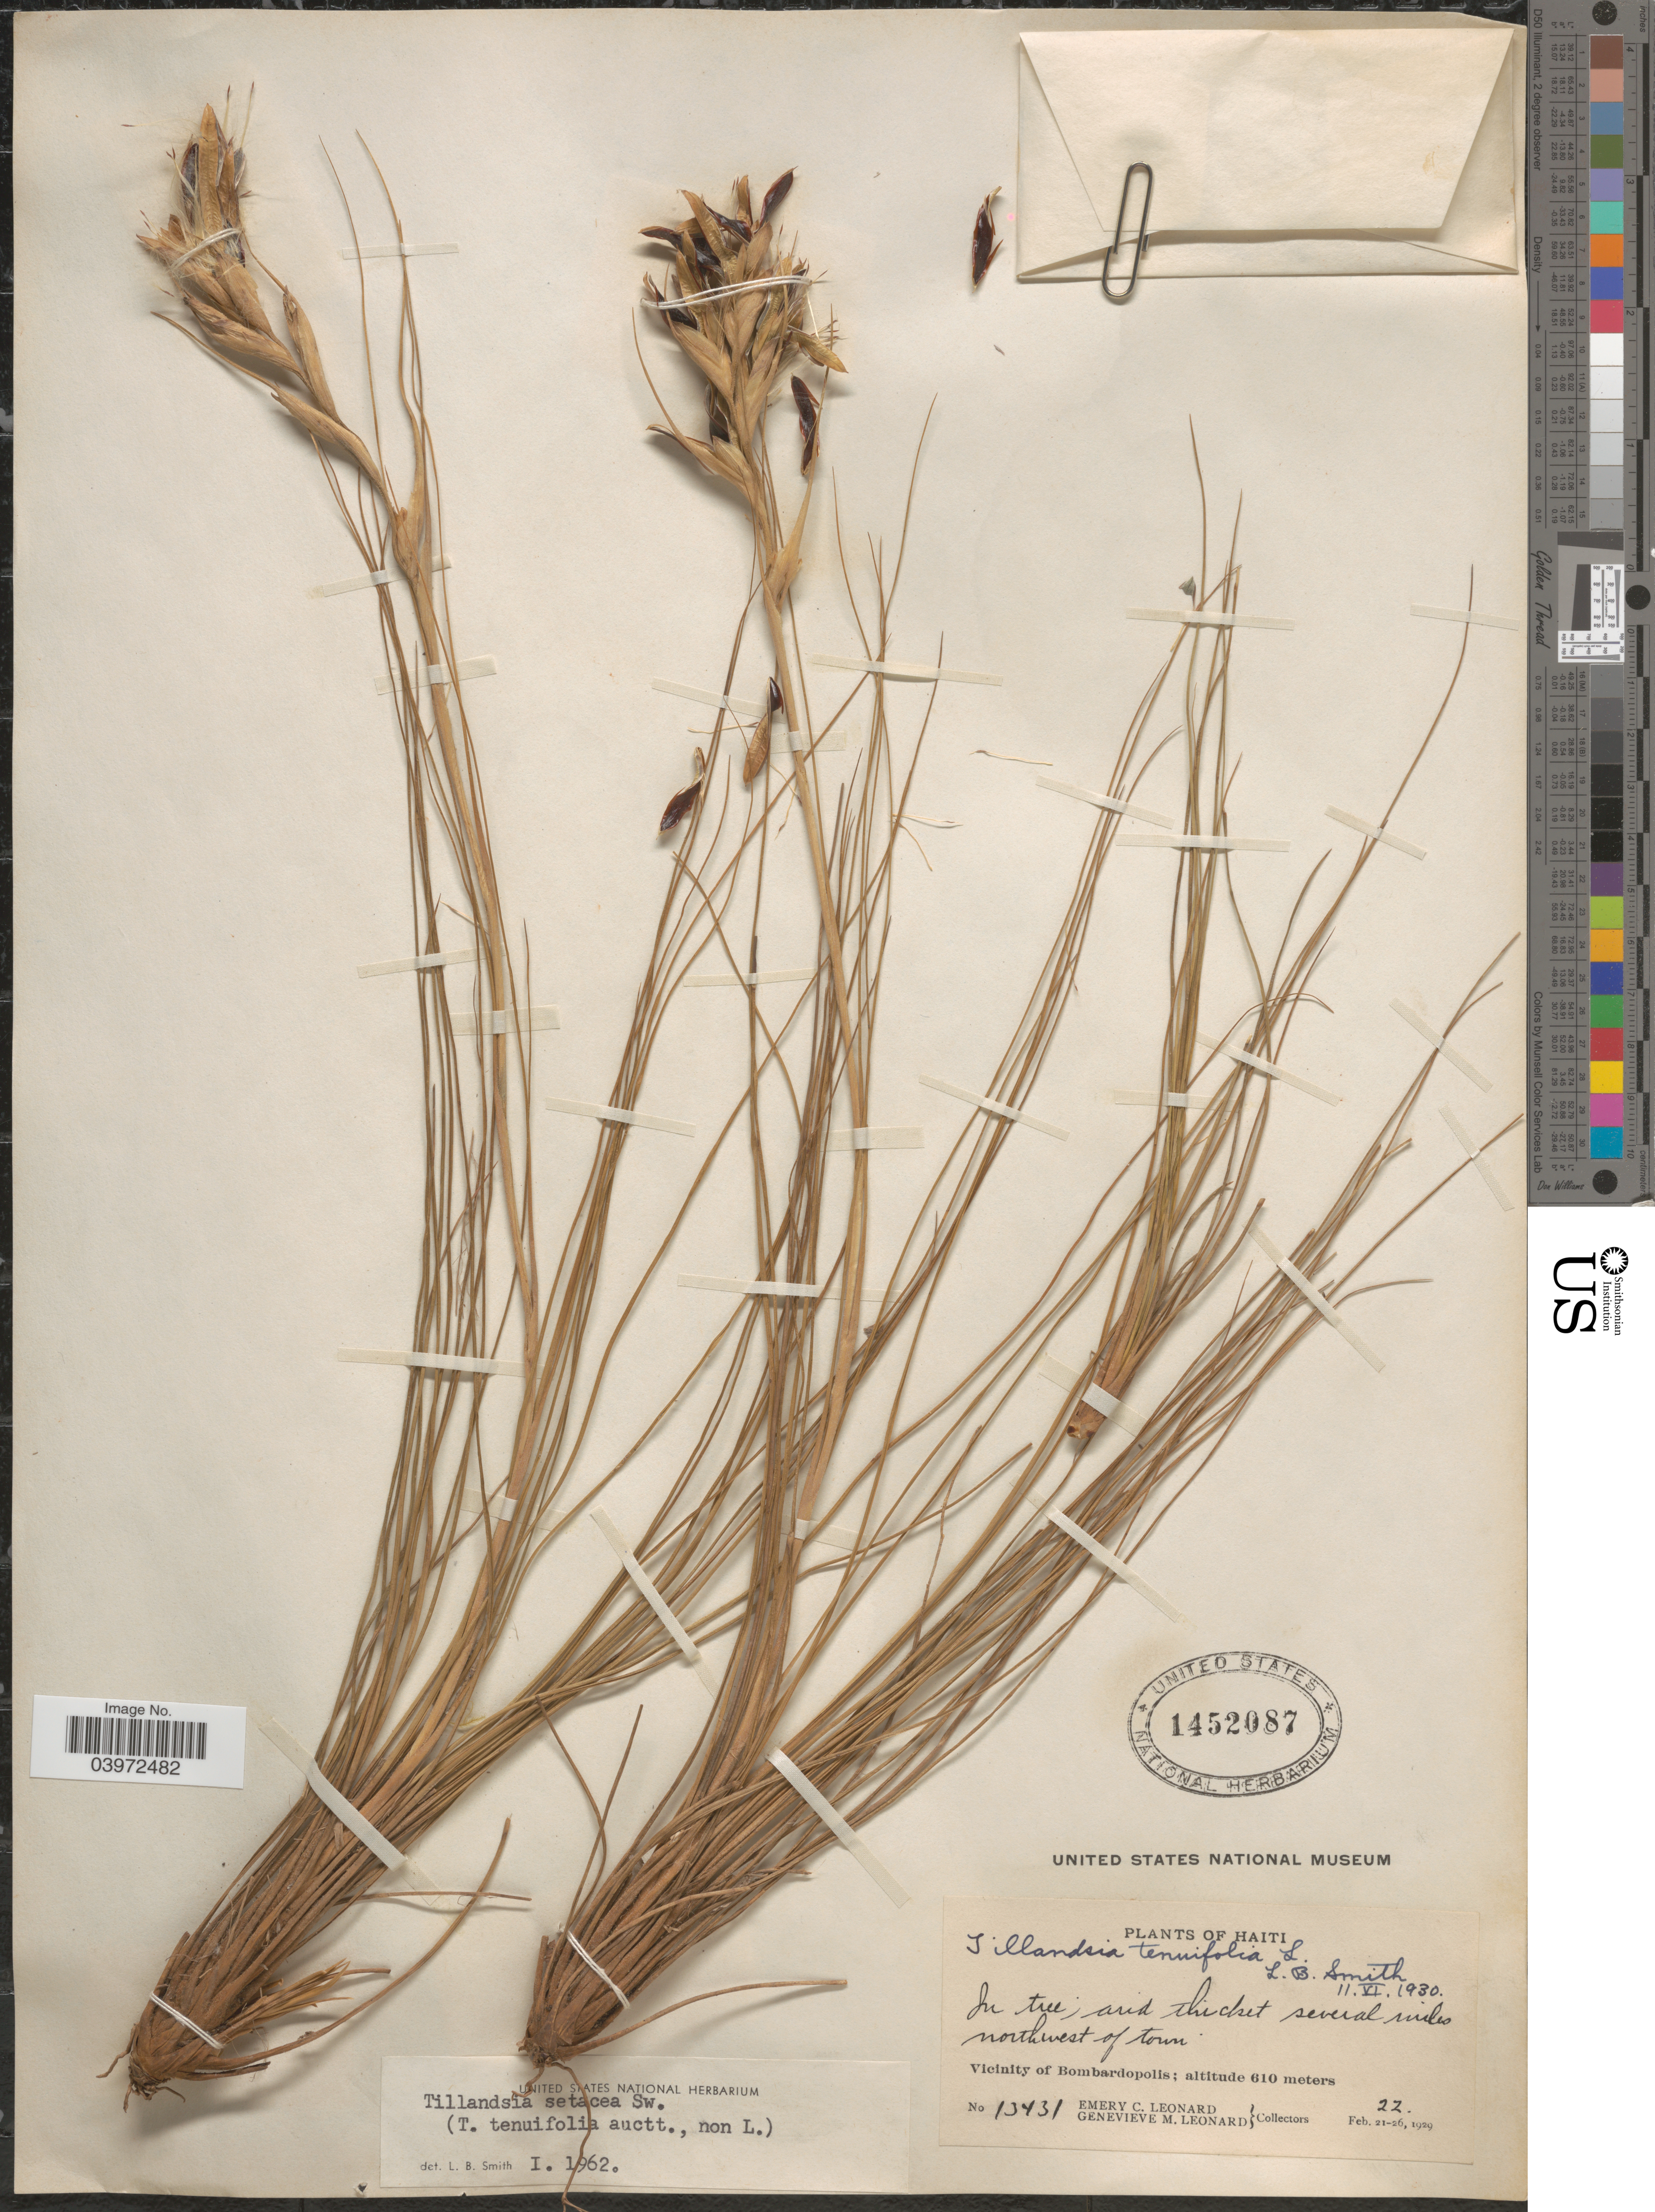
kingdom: Plantae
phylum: Tracheophyta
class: Liliopsida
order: Poales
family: Bromeliaceae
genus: Tillandsia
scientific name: Tillandsia setacea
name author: Sw.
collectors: E. C. Leonard & G. M. Leonard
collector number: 13431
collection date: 1929-02-22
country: Haiti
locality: Several miles northwest of town. Vicinity of Bombardopolis.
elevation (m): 610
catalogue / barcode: US 1452087